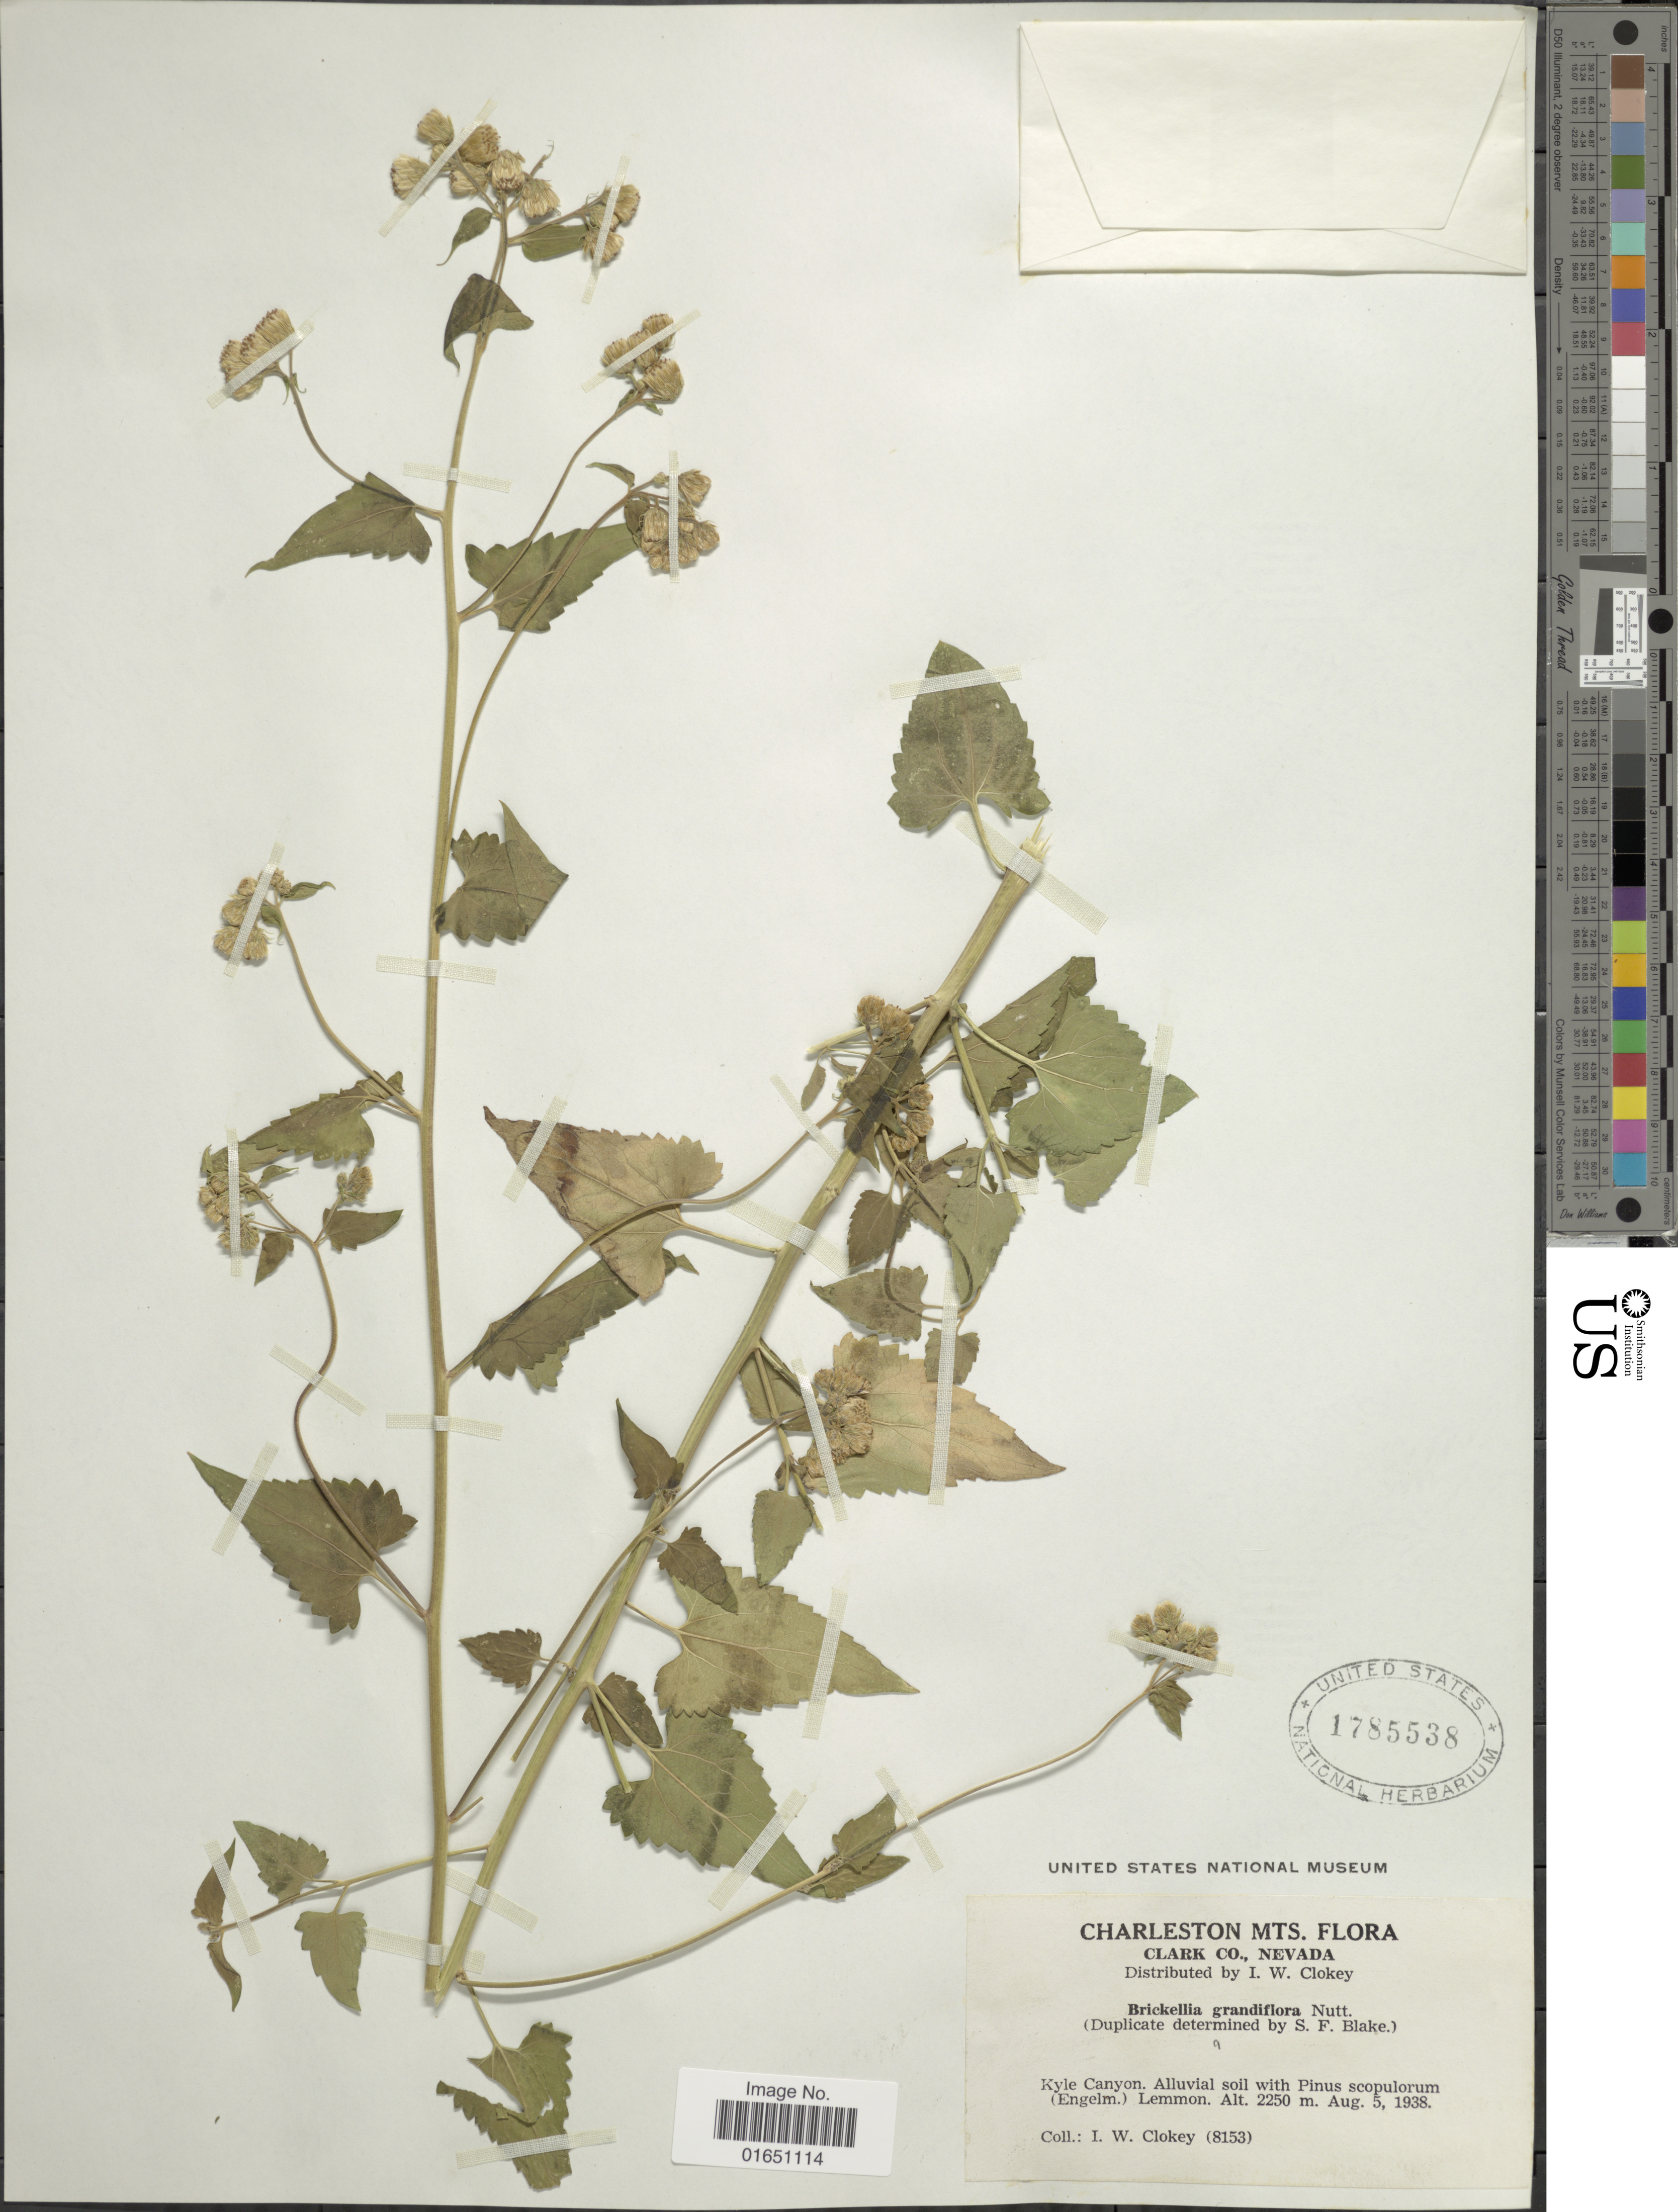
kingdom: Plantae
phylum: Tracheophyta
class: Magnoliopsida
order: Asterales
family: Asteraceae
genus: Brickellia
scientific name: Brickellia grandiflora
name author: (Hook.) Nutt.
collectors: I. W. Clokey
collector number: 8153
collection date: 1938-08-05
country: United States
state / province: Nevada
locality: Clark Co., Kyle Canyon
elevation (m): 2250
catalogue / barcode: US 1785538